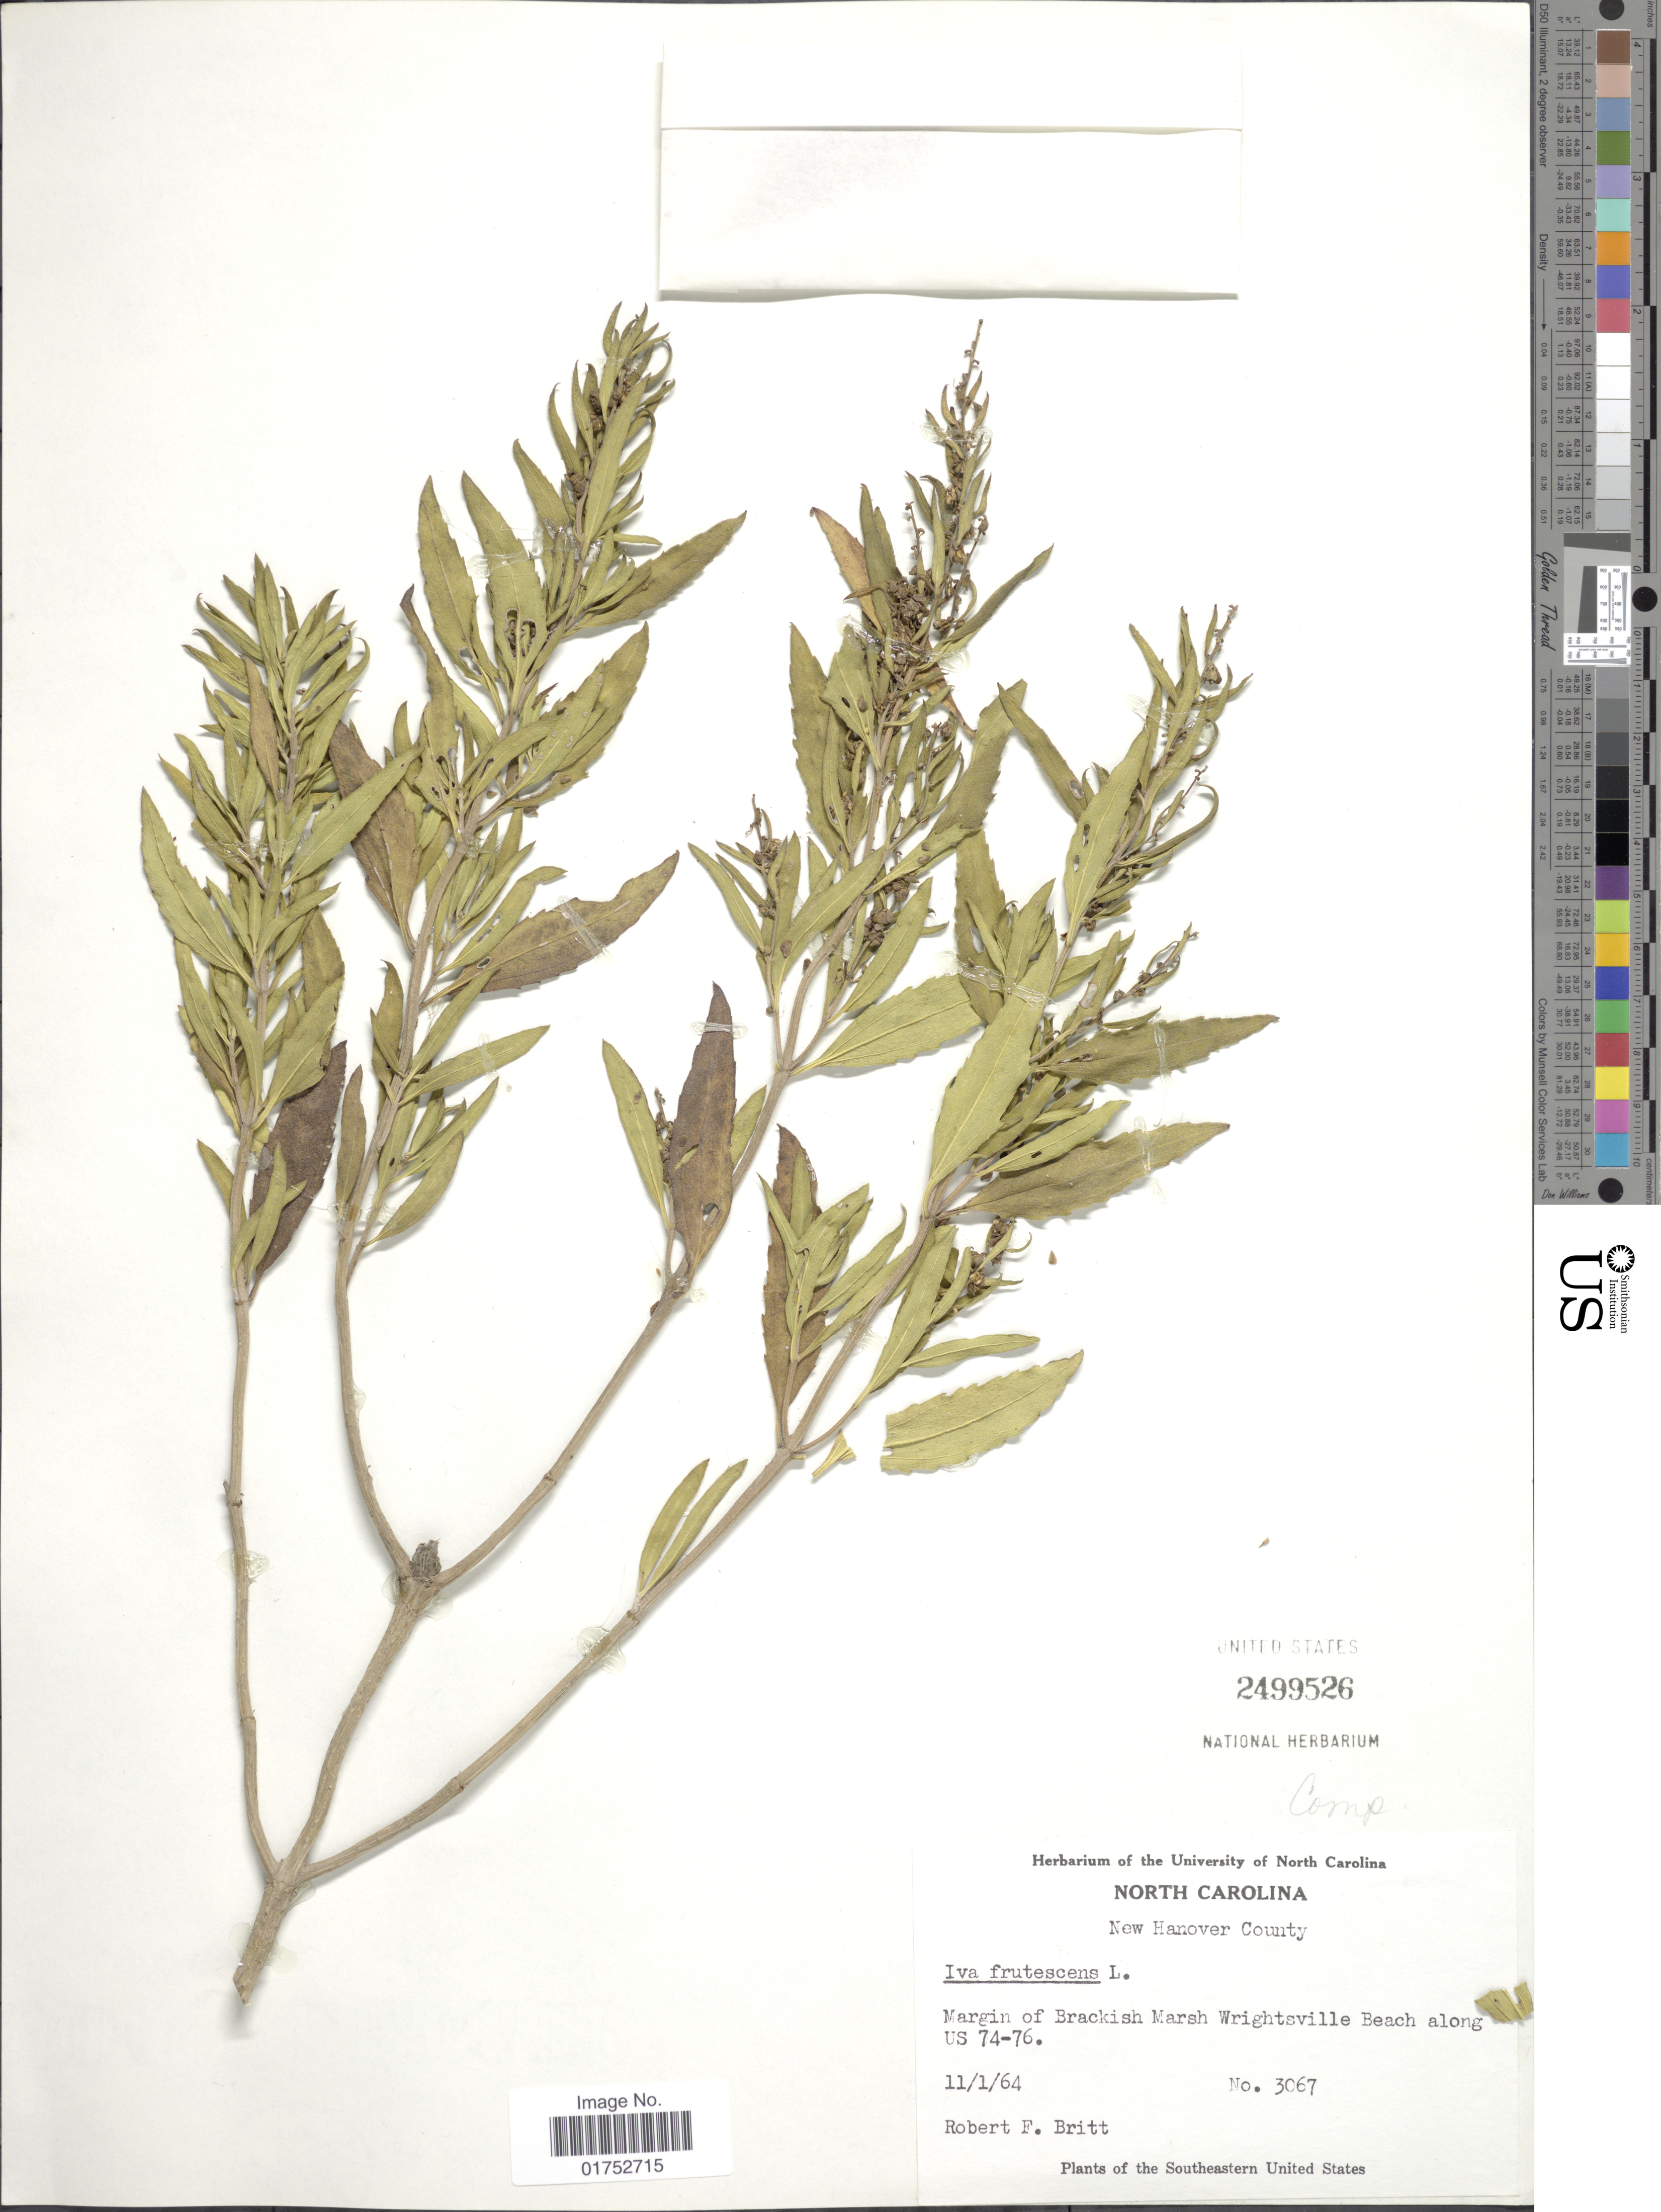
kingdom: Plantae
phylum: Tracheophyta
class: Magnoliopsida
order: Asterales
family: Asteraceae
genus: Iva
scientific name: Iva frutescens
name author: L.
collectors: R. Britt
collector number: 3067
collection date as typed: Transcribed d/m/y: 1/11/64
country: United States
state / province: North Carolina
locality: New Hanover County, Margin of Brackish Marsh Wrightsville Beach along US 74-76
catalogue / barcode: US 2499526